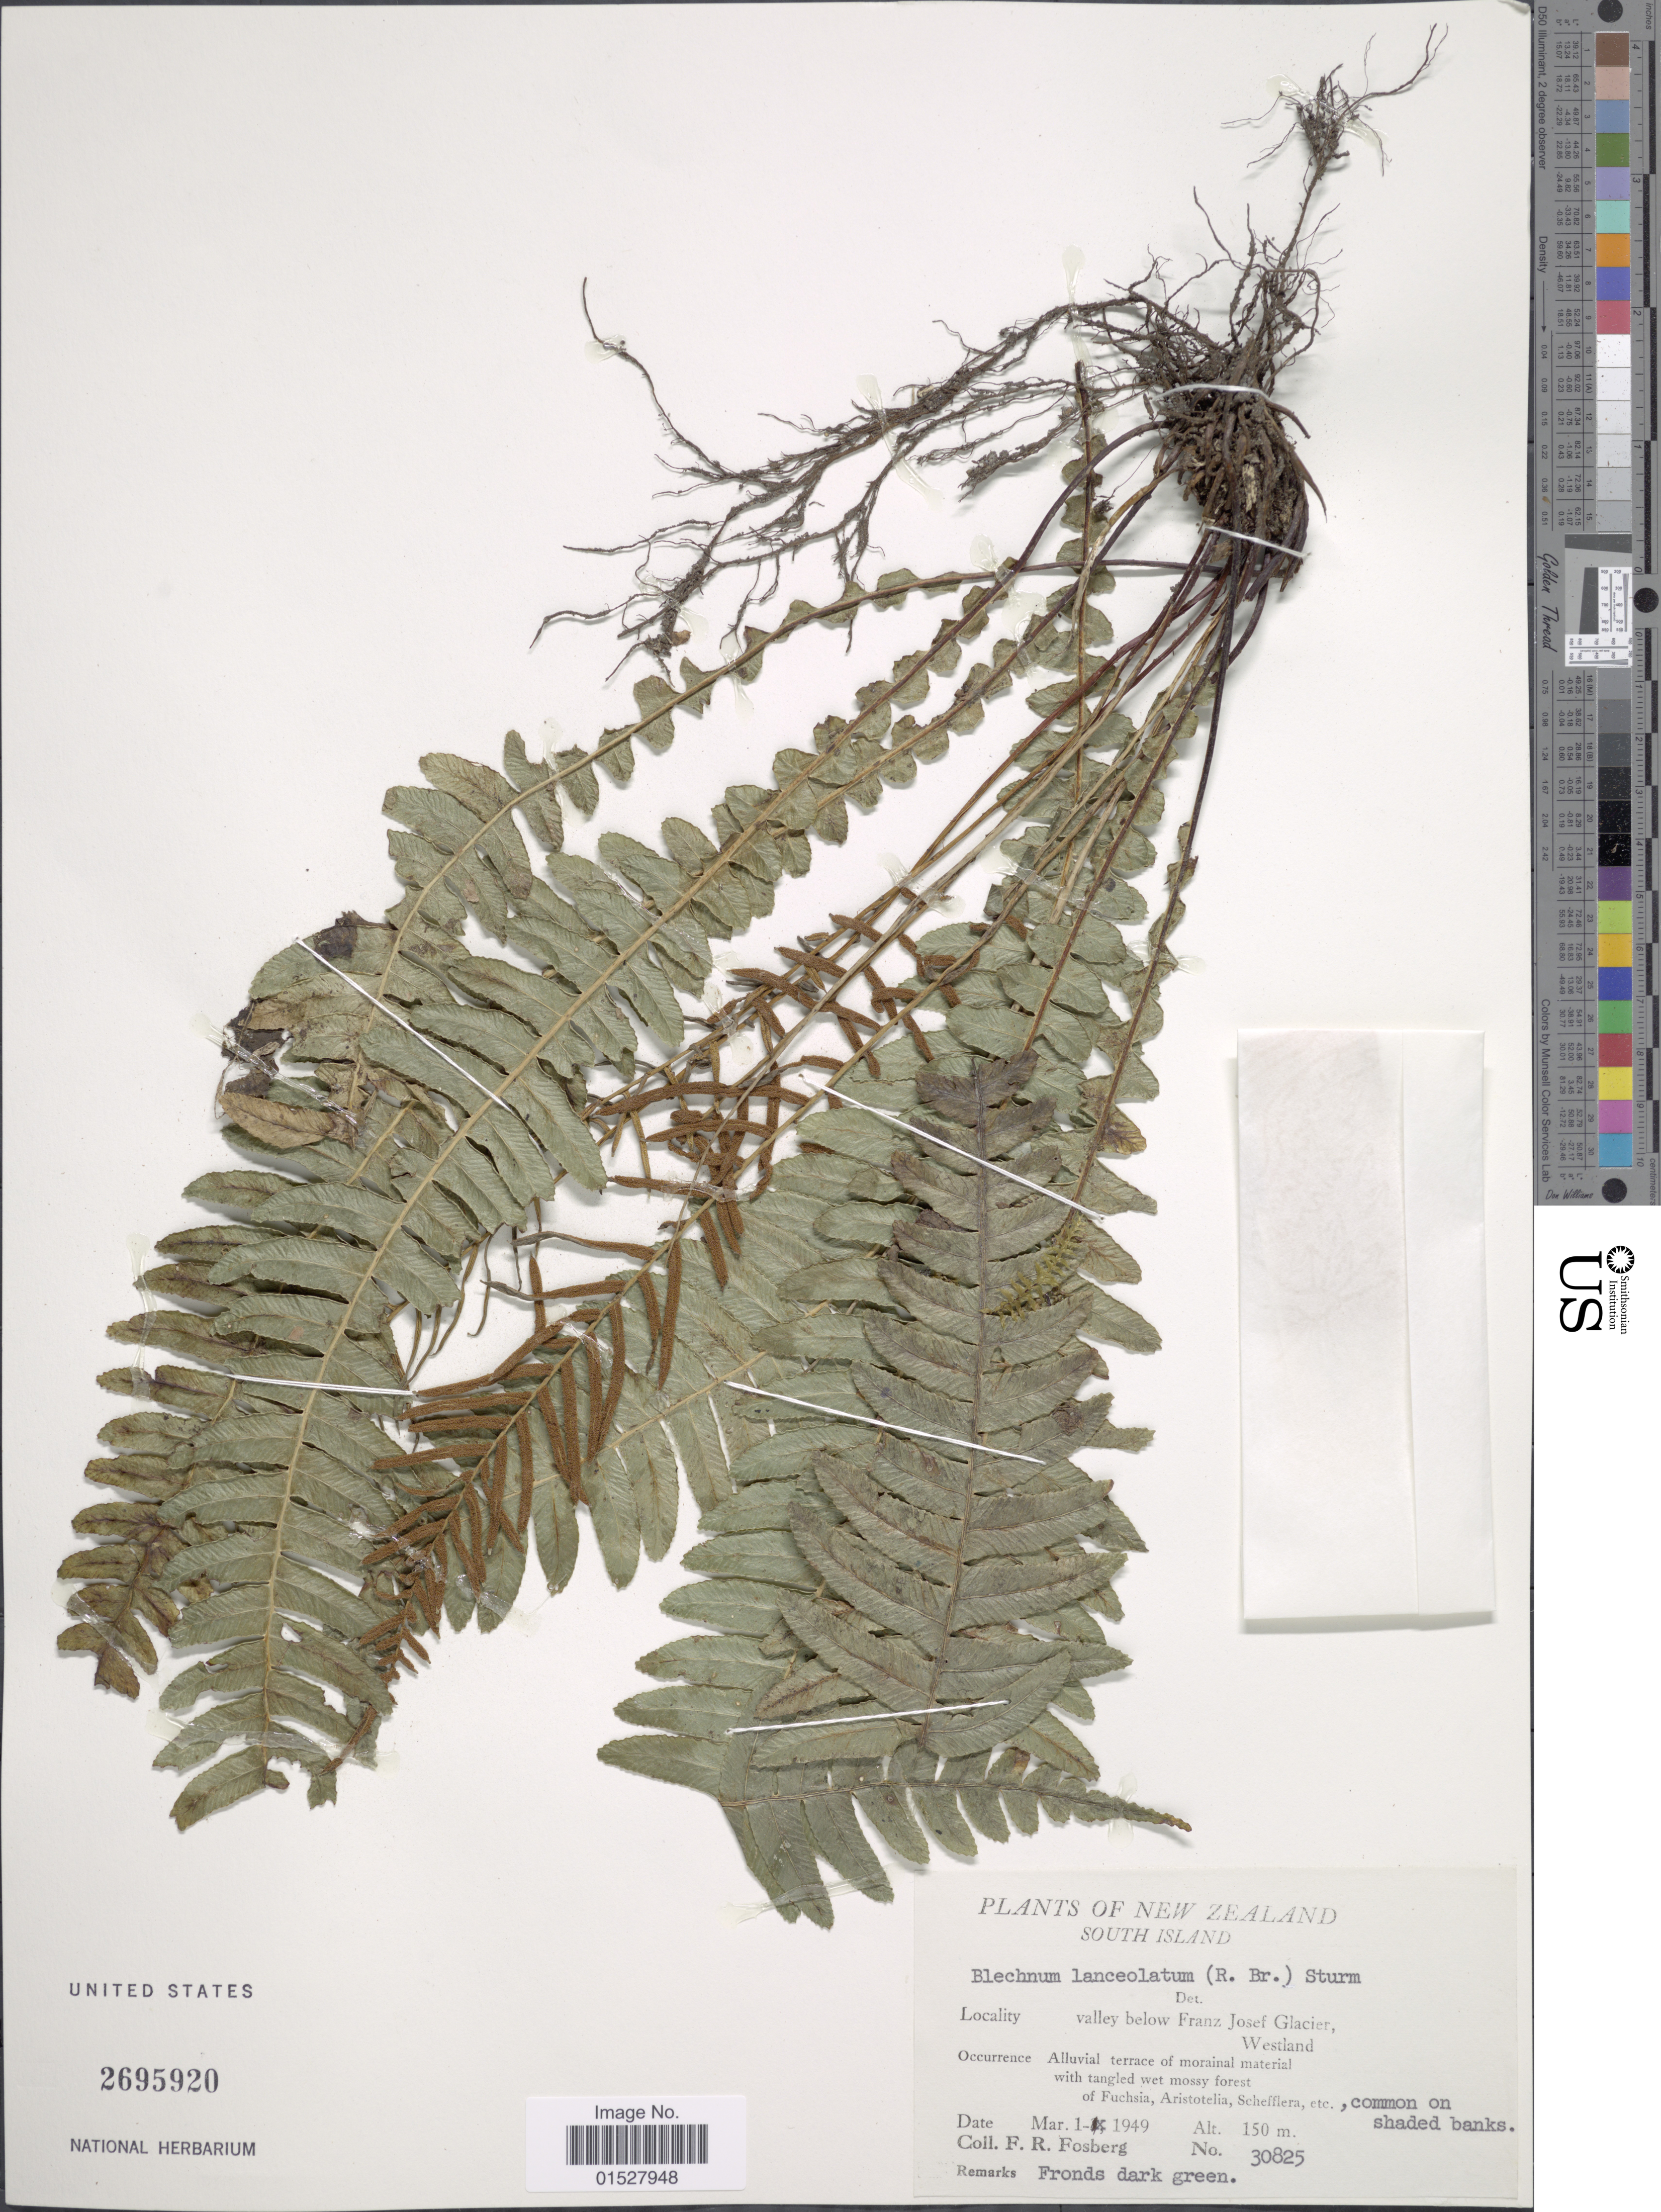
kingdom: Plantae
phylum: Tracheophyta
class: Polypodiopsida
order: Polypodiales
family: Blechnaceae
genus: Blechnum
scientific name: Blechnum lanceolatum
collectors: F. R. Fosberg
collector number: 30825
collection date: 1949-03-01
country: New Zealand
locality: South Island, valley below Franz Josef Glacier, Westland.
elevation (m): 150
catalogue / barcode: US 2695920